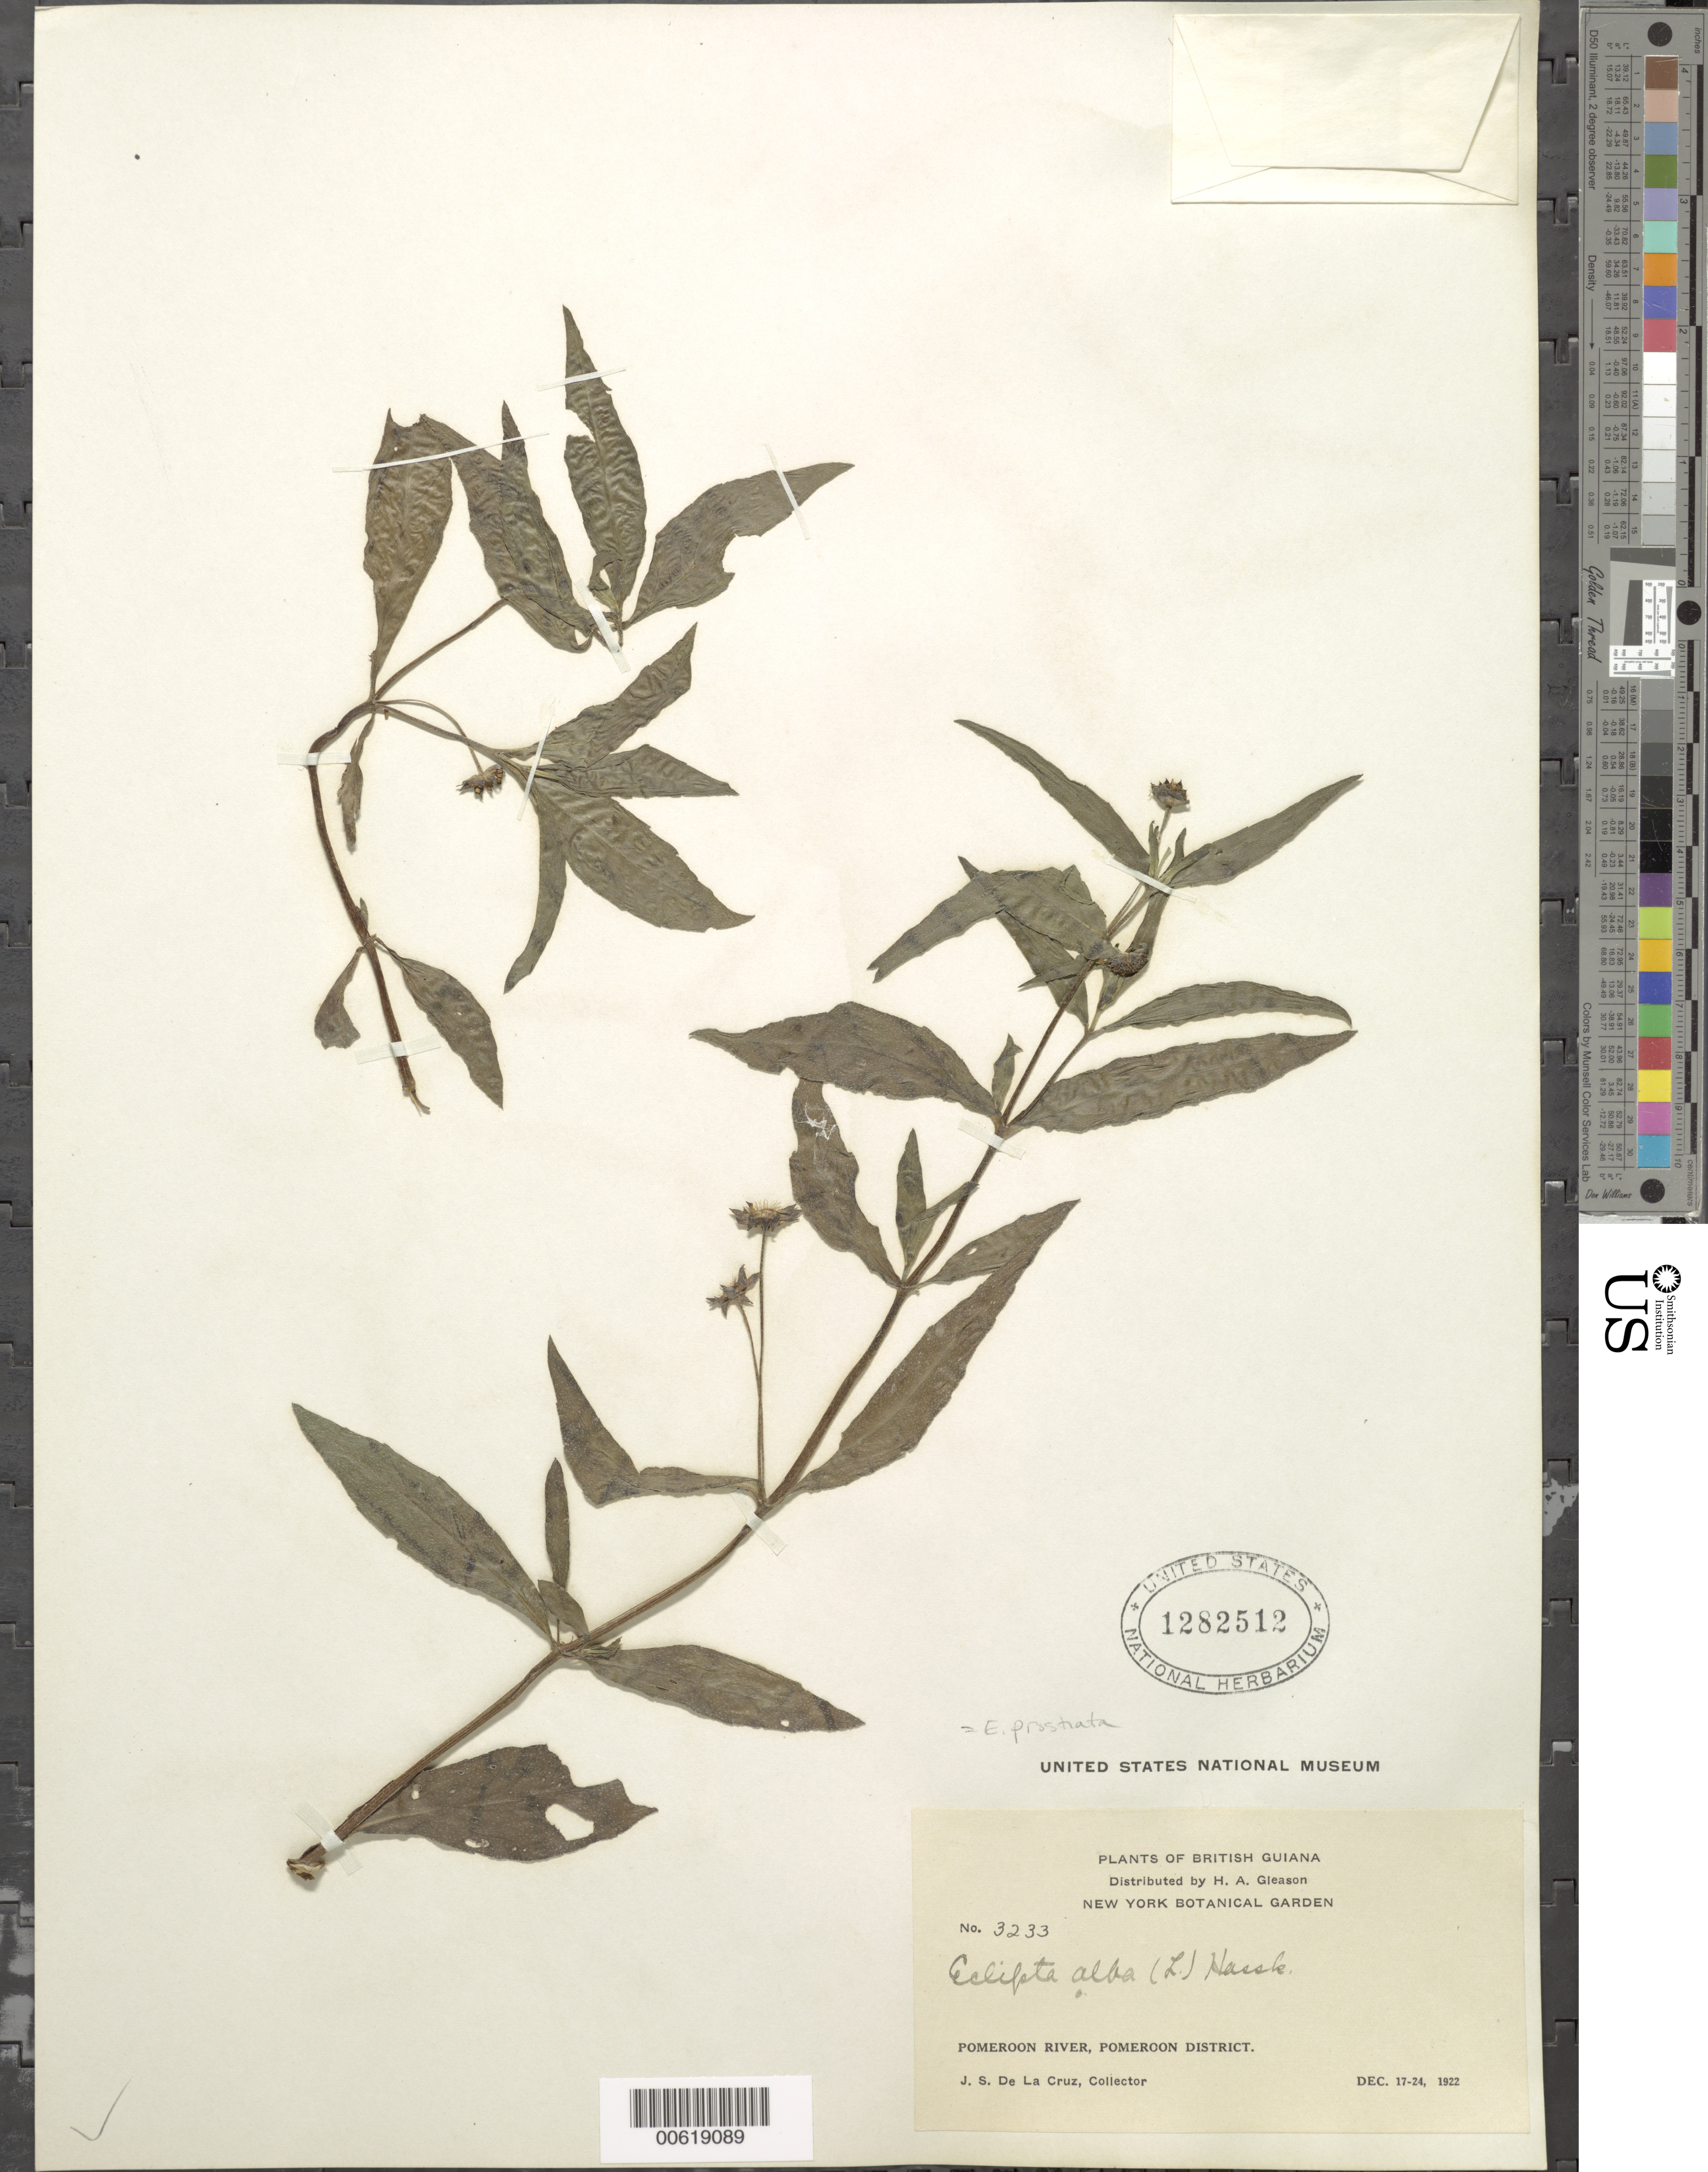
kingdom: Plantae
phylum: Tracheophyta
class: Magnoliopsida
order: Asterales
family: Asteraceae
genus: Eclipta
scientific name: Eclipta prostrata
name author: (L.) L.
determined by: Pruski, J. F.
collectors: J. S. de la Cruz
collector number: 3233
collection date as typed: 17-Dec-22 to 24-Dec-22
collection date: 1922-12-17/1922-12-24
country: Guyana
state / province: Pomeroon-Supenaam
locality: Pomeroon R.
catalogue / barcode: US 1282512